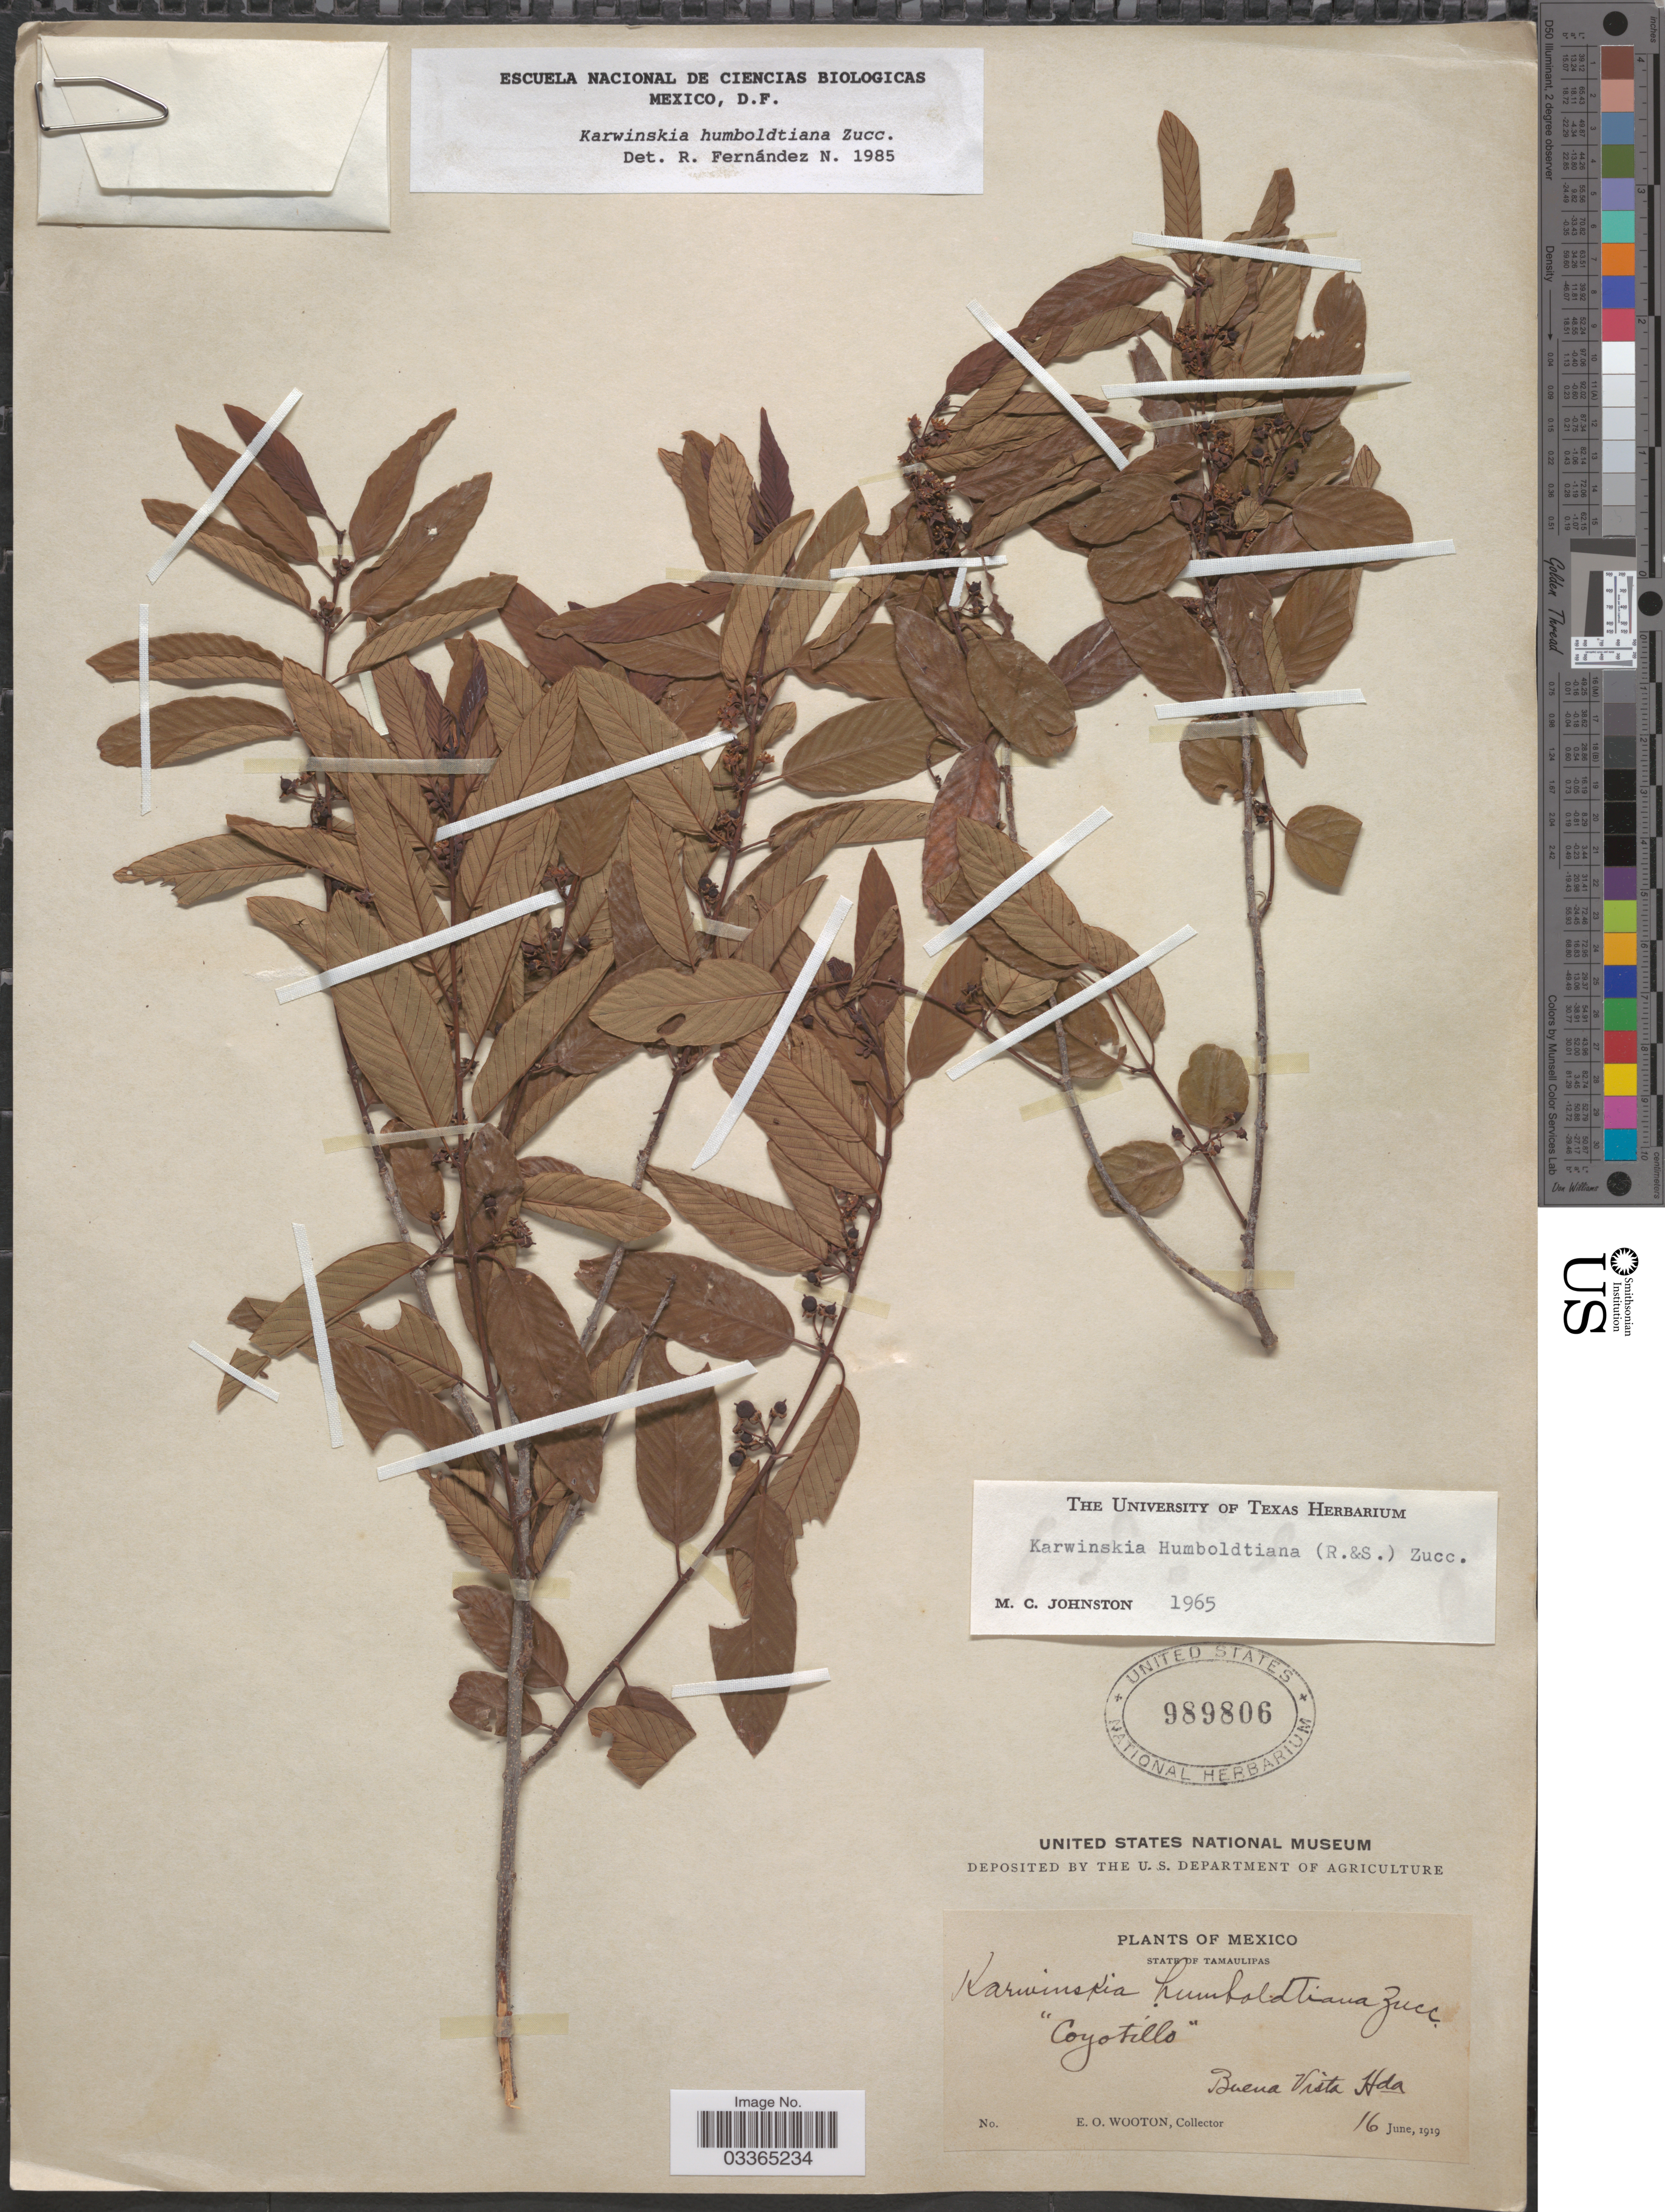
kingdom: Plantae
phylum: Tracheophyta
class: Magnoliopsida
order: Rosales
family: Rhamnaceae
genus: Karwinskia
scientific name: Karwinskia humboldtiana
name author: (Schult.) Zucc.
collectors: E. O. Wooton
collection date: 1919-06-16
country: Mexico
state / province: Tamaulipas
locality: Buena Vista Hda.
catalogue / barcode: US 989806